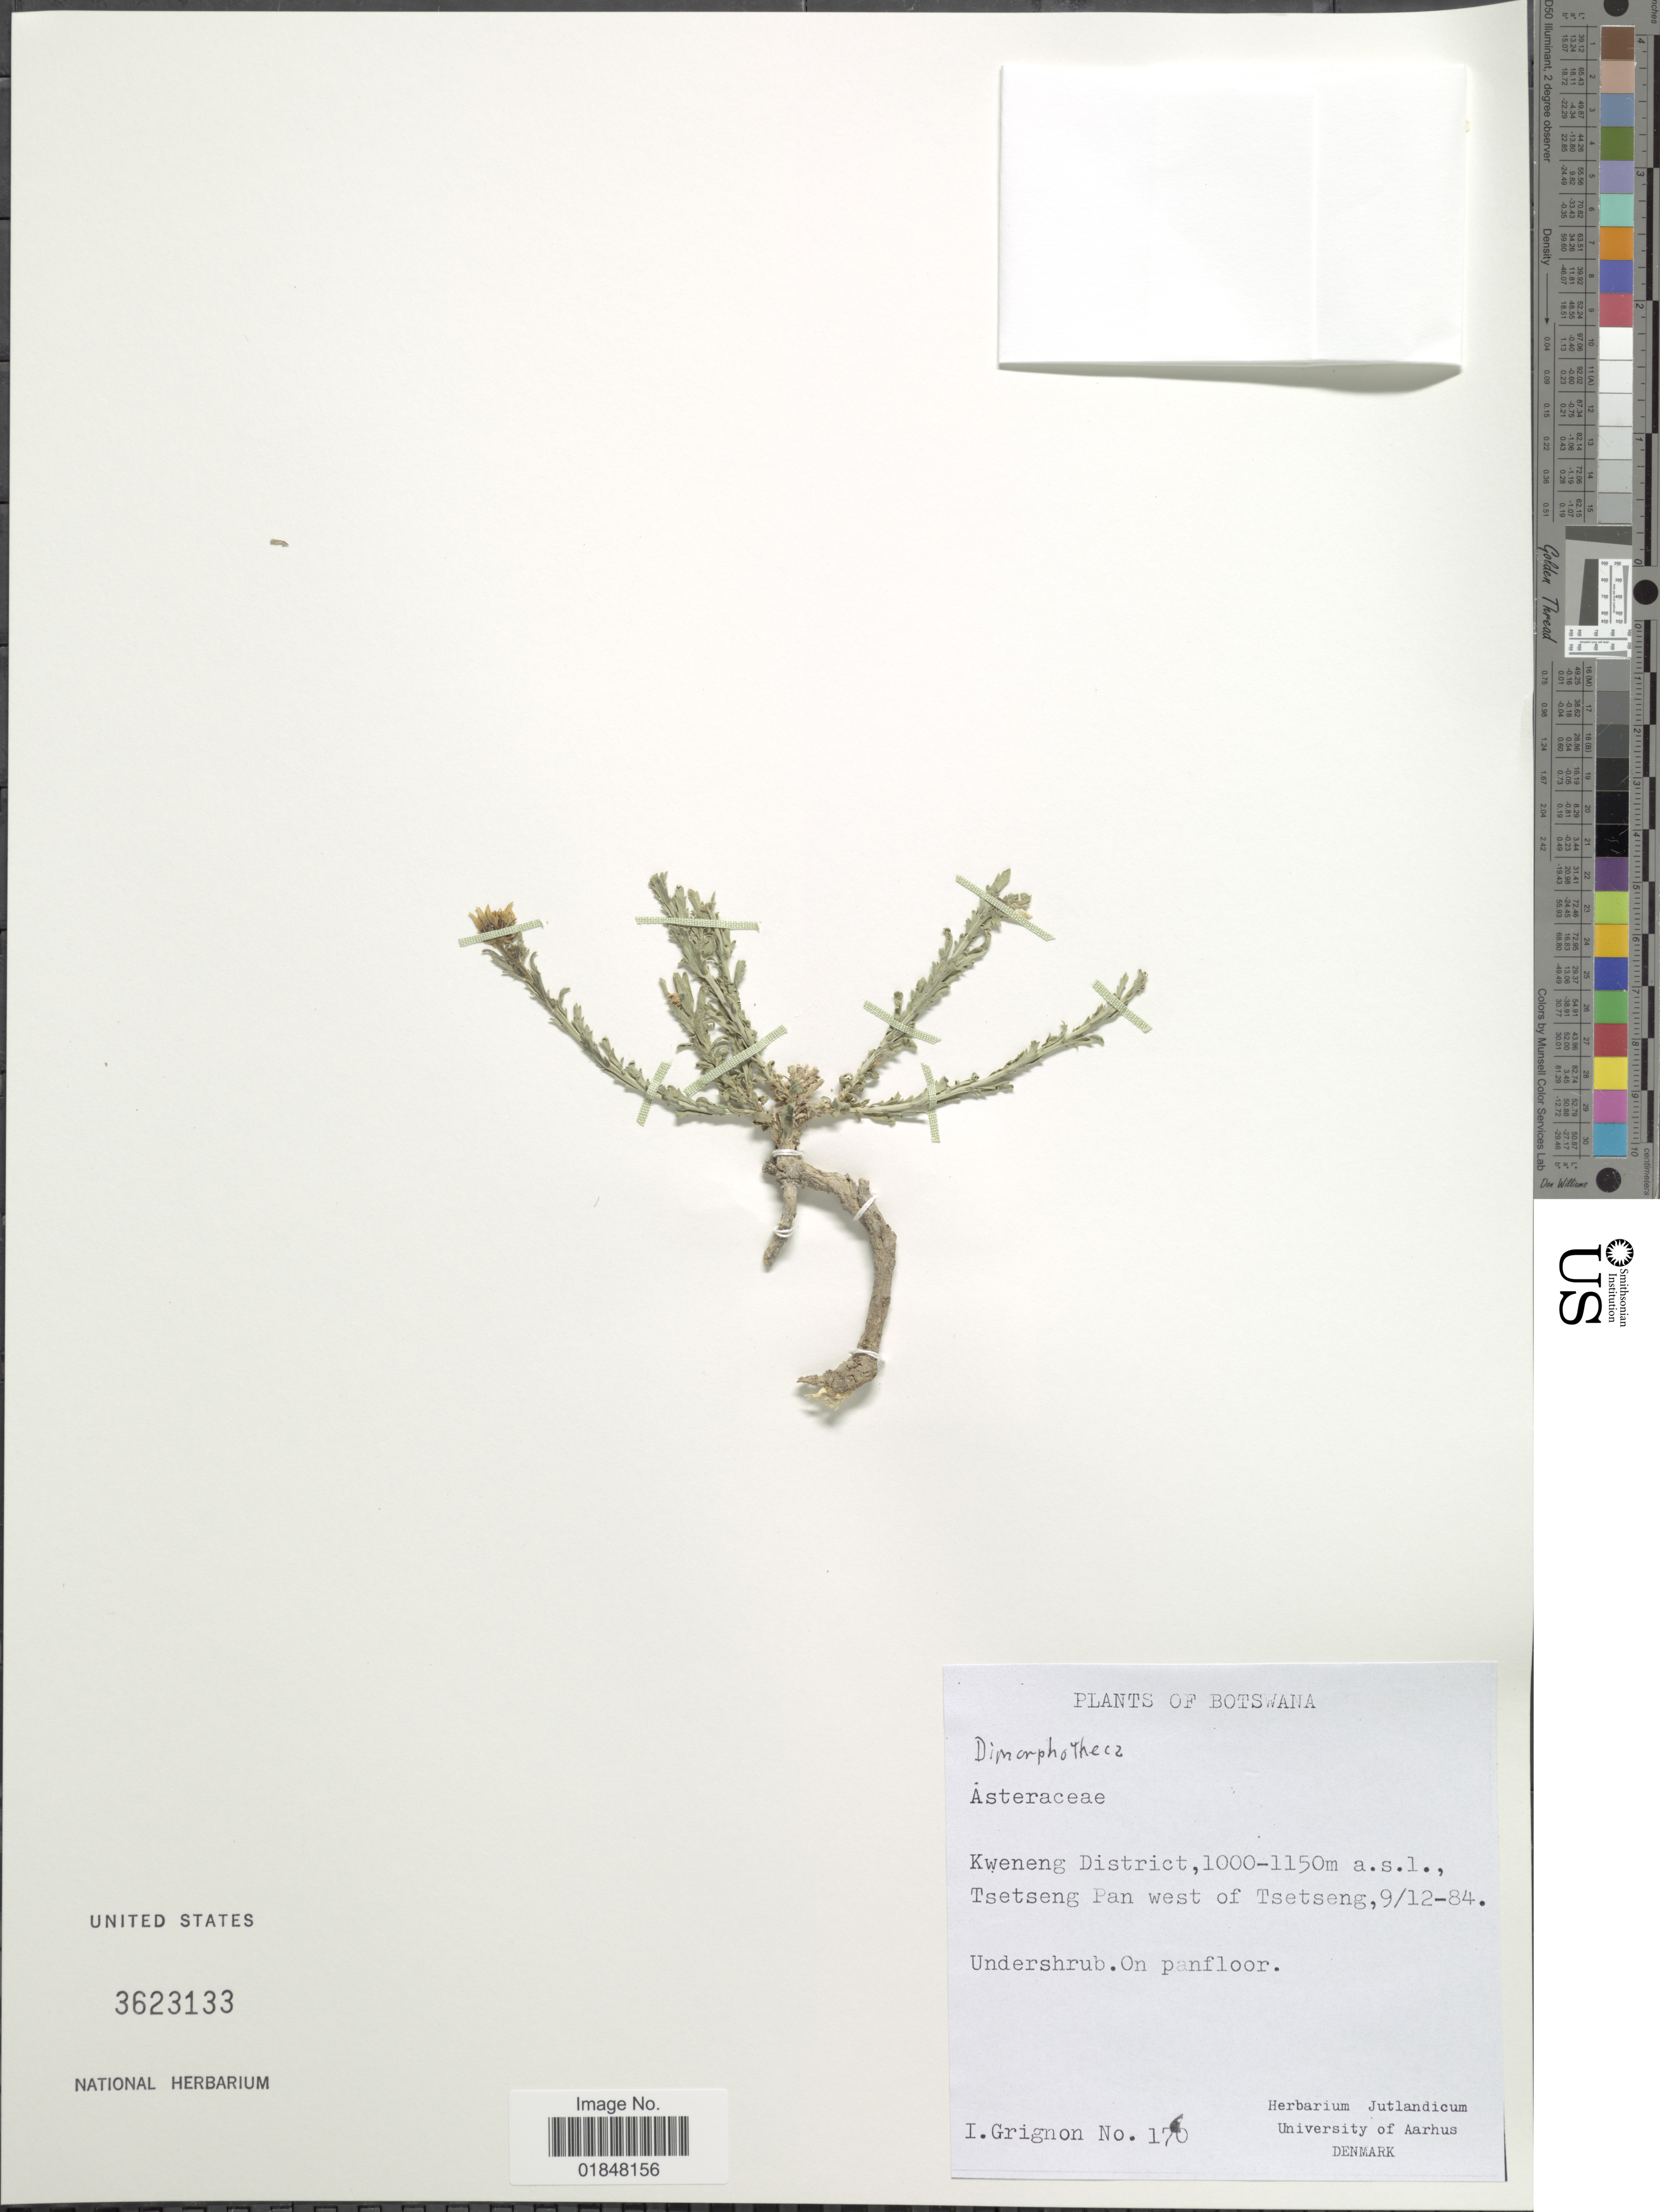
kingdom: Plantae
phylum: Tracheophyta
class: Magnoliopsida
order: Asterales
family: Asteraceae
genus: Dimorphotheca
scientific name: Dimorphotheca sp.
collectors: I. Grignon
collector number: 170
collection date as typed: Transcribed d/m/y: 9/12/84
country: Botswana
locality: Kweneng District, Tsetseng Pan west of Tsetseng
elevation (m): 1000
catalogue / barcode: US 3623133